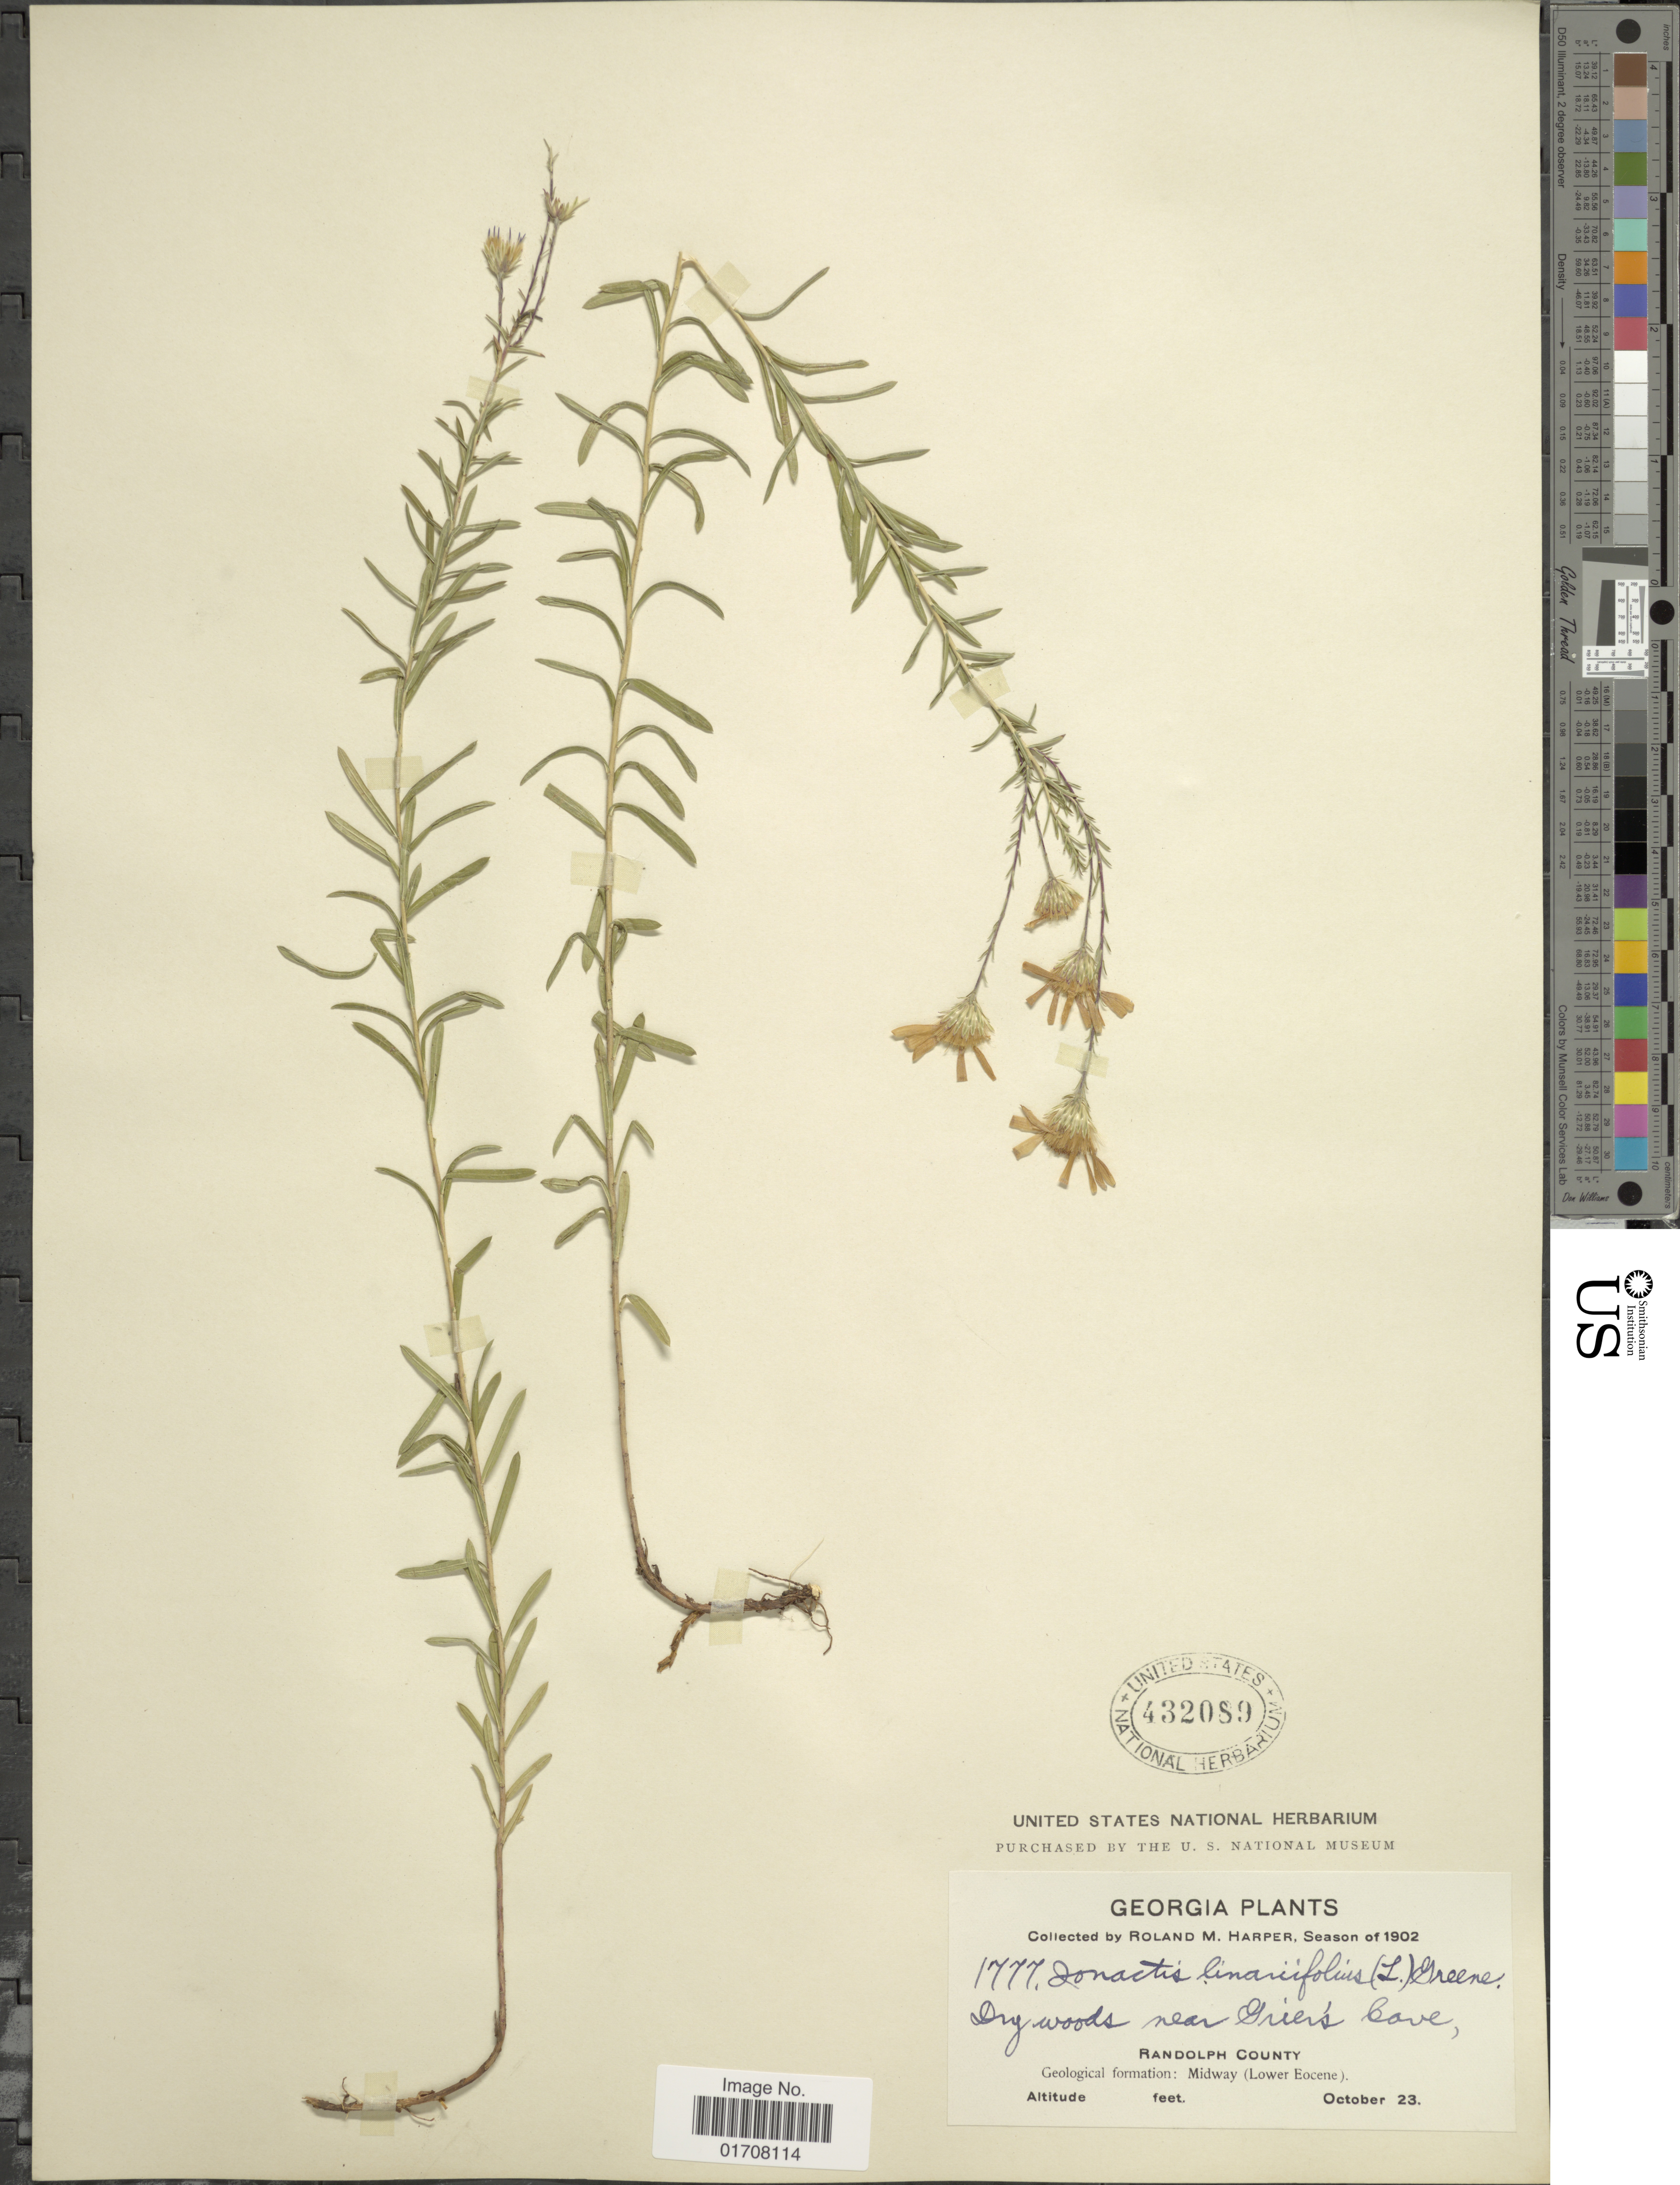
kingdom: Plantae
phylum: Tracheophyta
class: Magnoliopsida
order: Asterales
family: Asteraceae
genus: Ionactis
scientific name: Ionactis linariifolia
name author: (L.) Greene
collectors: R. M. Harper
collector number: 177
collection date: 1902-10-23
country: United States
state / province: Georgia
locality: Randolph County, near Grier's Cave, Geological formation: Midway (Lower Eocene)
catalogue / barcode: US 432089